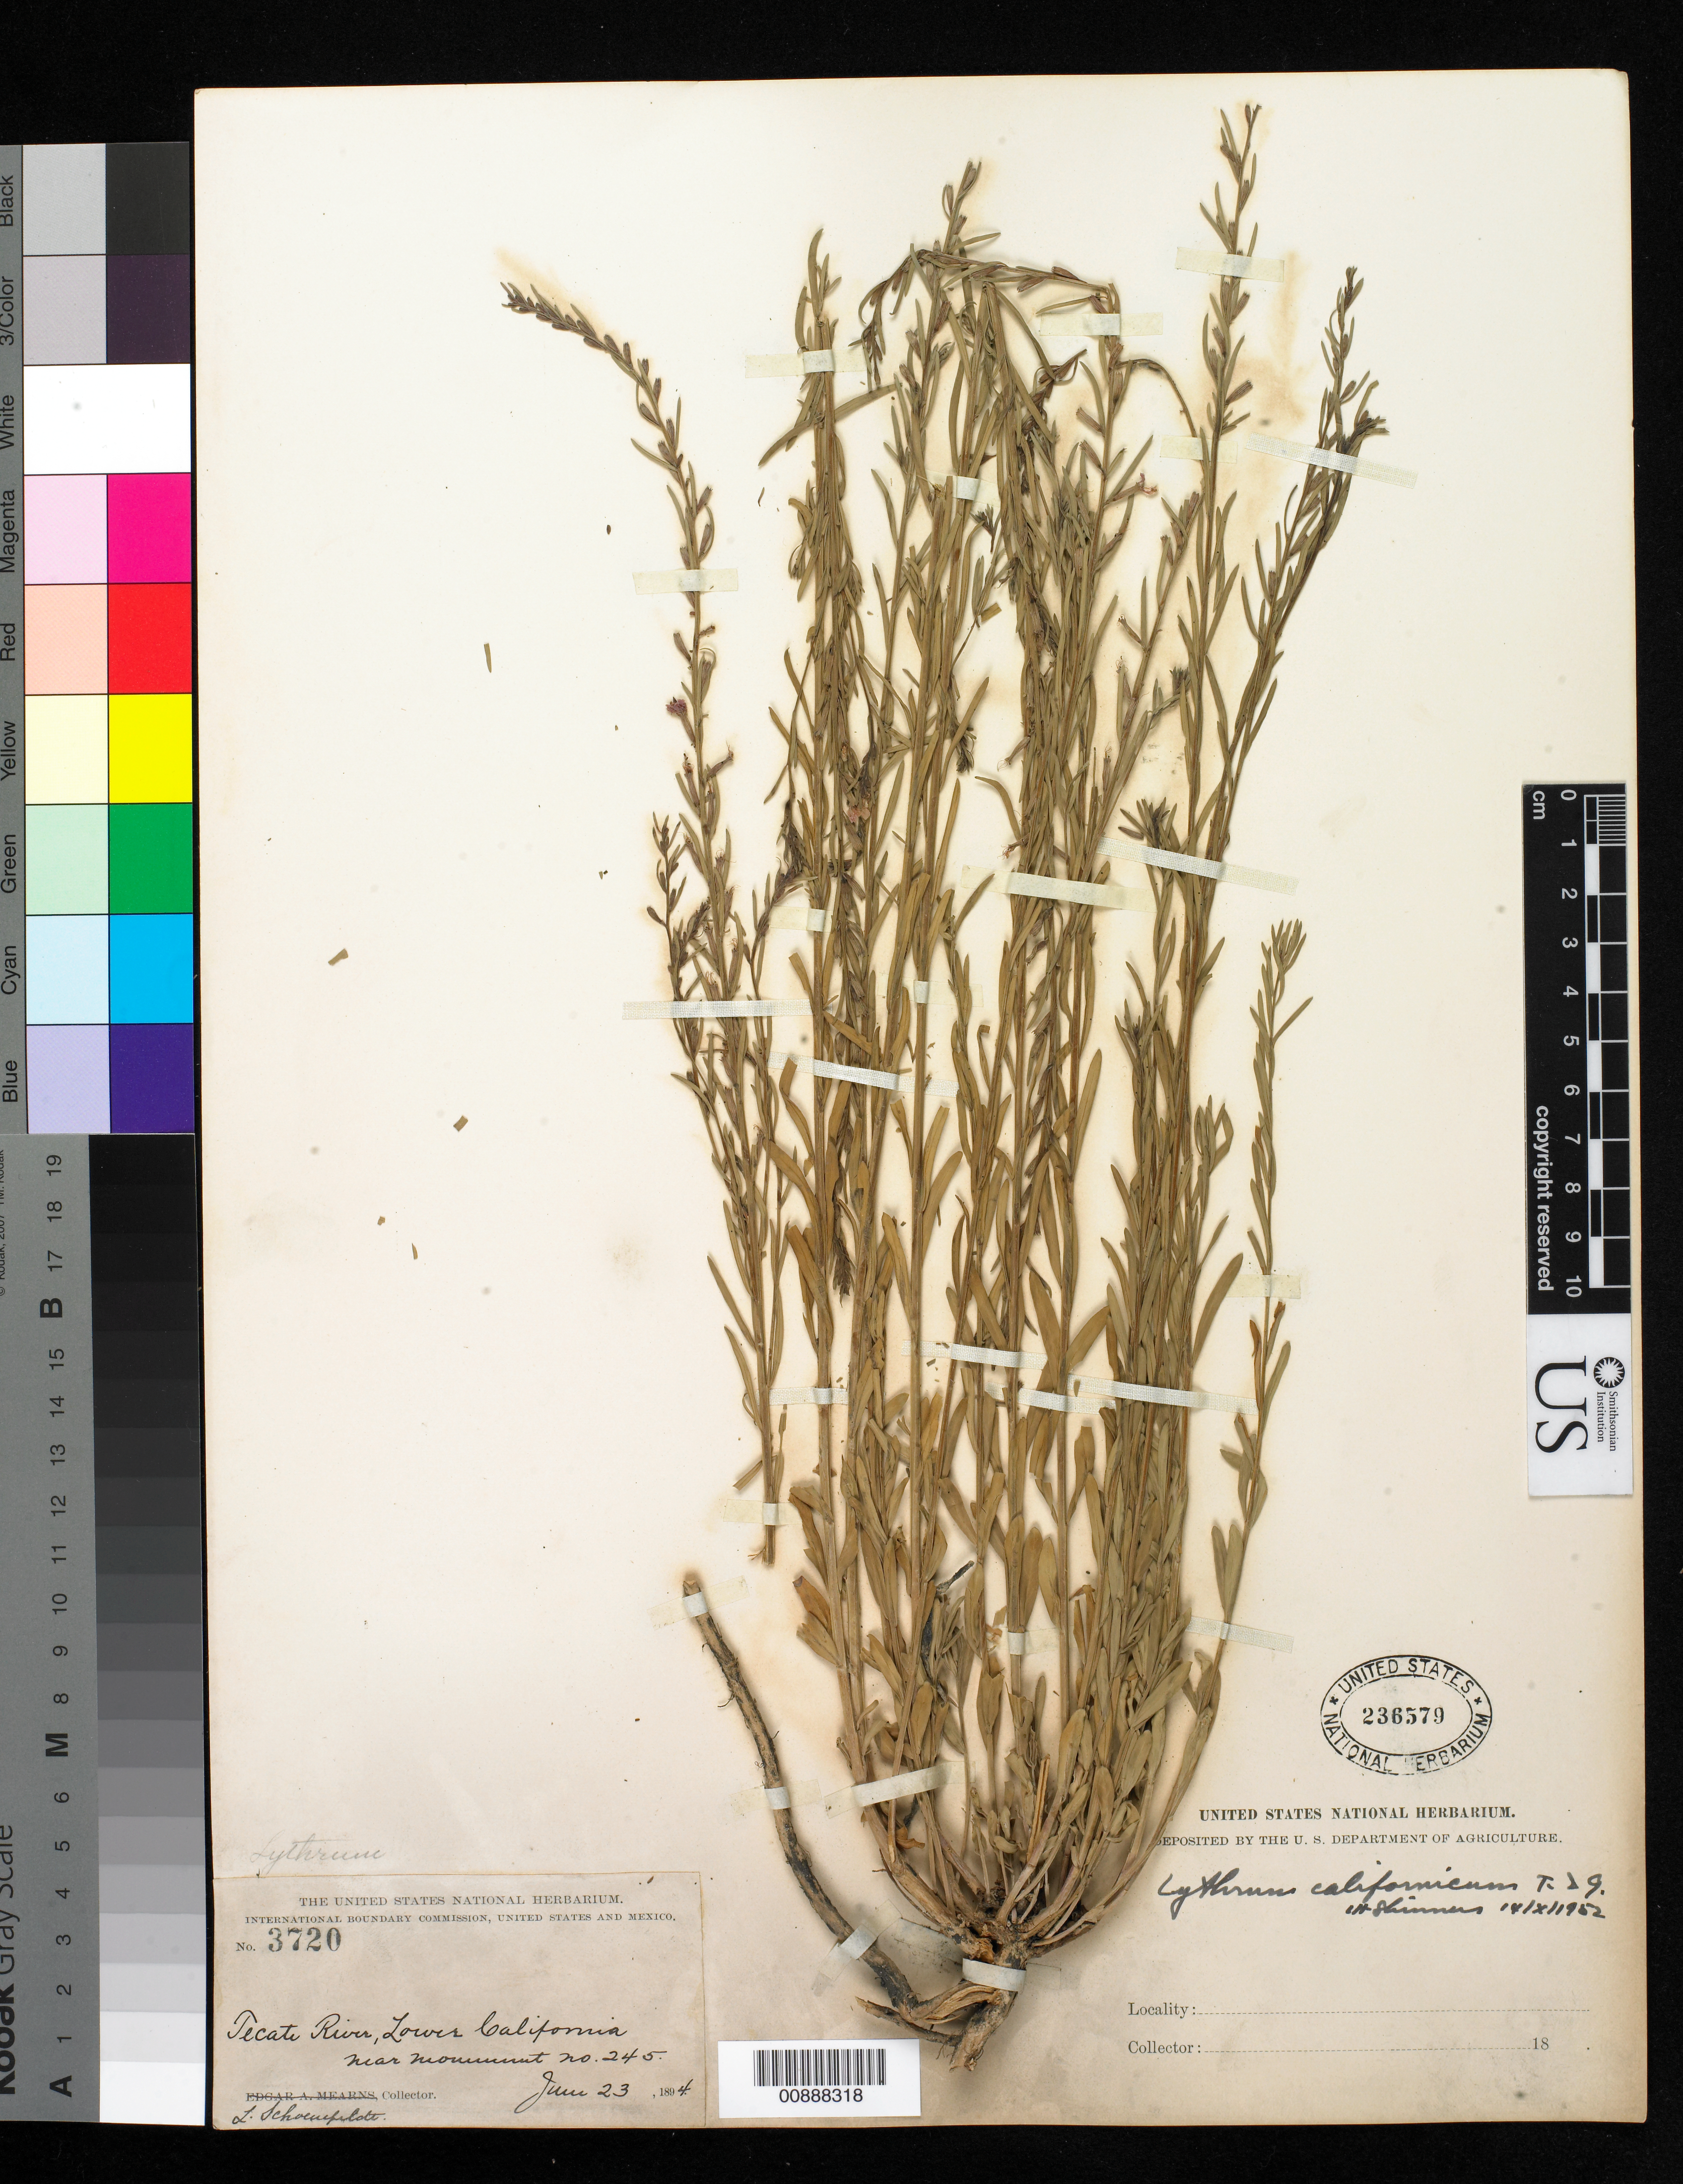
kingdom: Plantae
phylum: Tracheophyta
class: Magnoliopsida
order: Myrtales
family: Lythraceae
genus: Lythrum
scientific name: Lythrum californicum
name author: Torr. & A. Gray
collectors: L. Schoenfeldt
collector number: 3720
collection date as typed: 23 Jun 1894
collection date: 1894-06-23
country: Mexico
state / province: Baja California Norte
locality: Tecate River, Baja California, near monument no. 245.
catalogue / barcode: US 236579